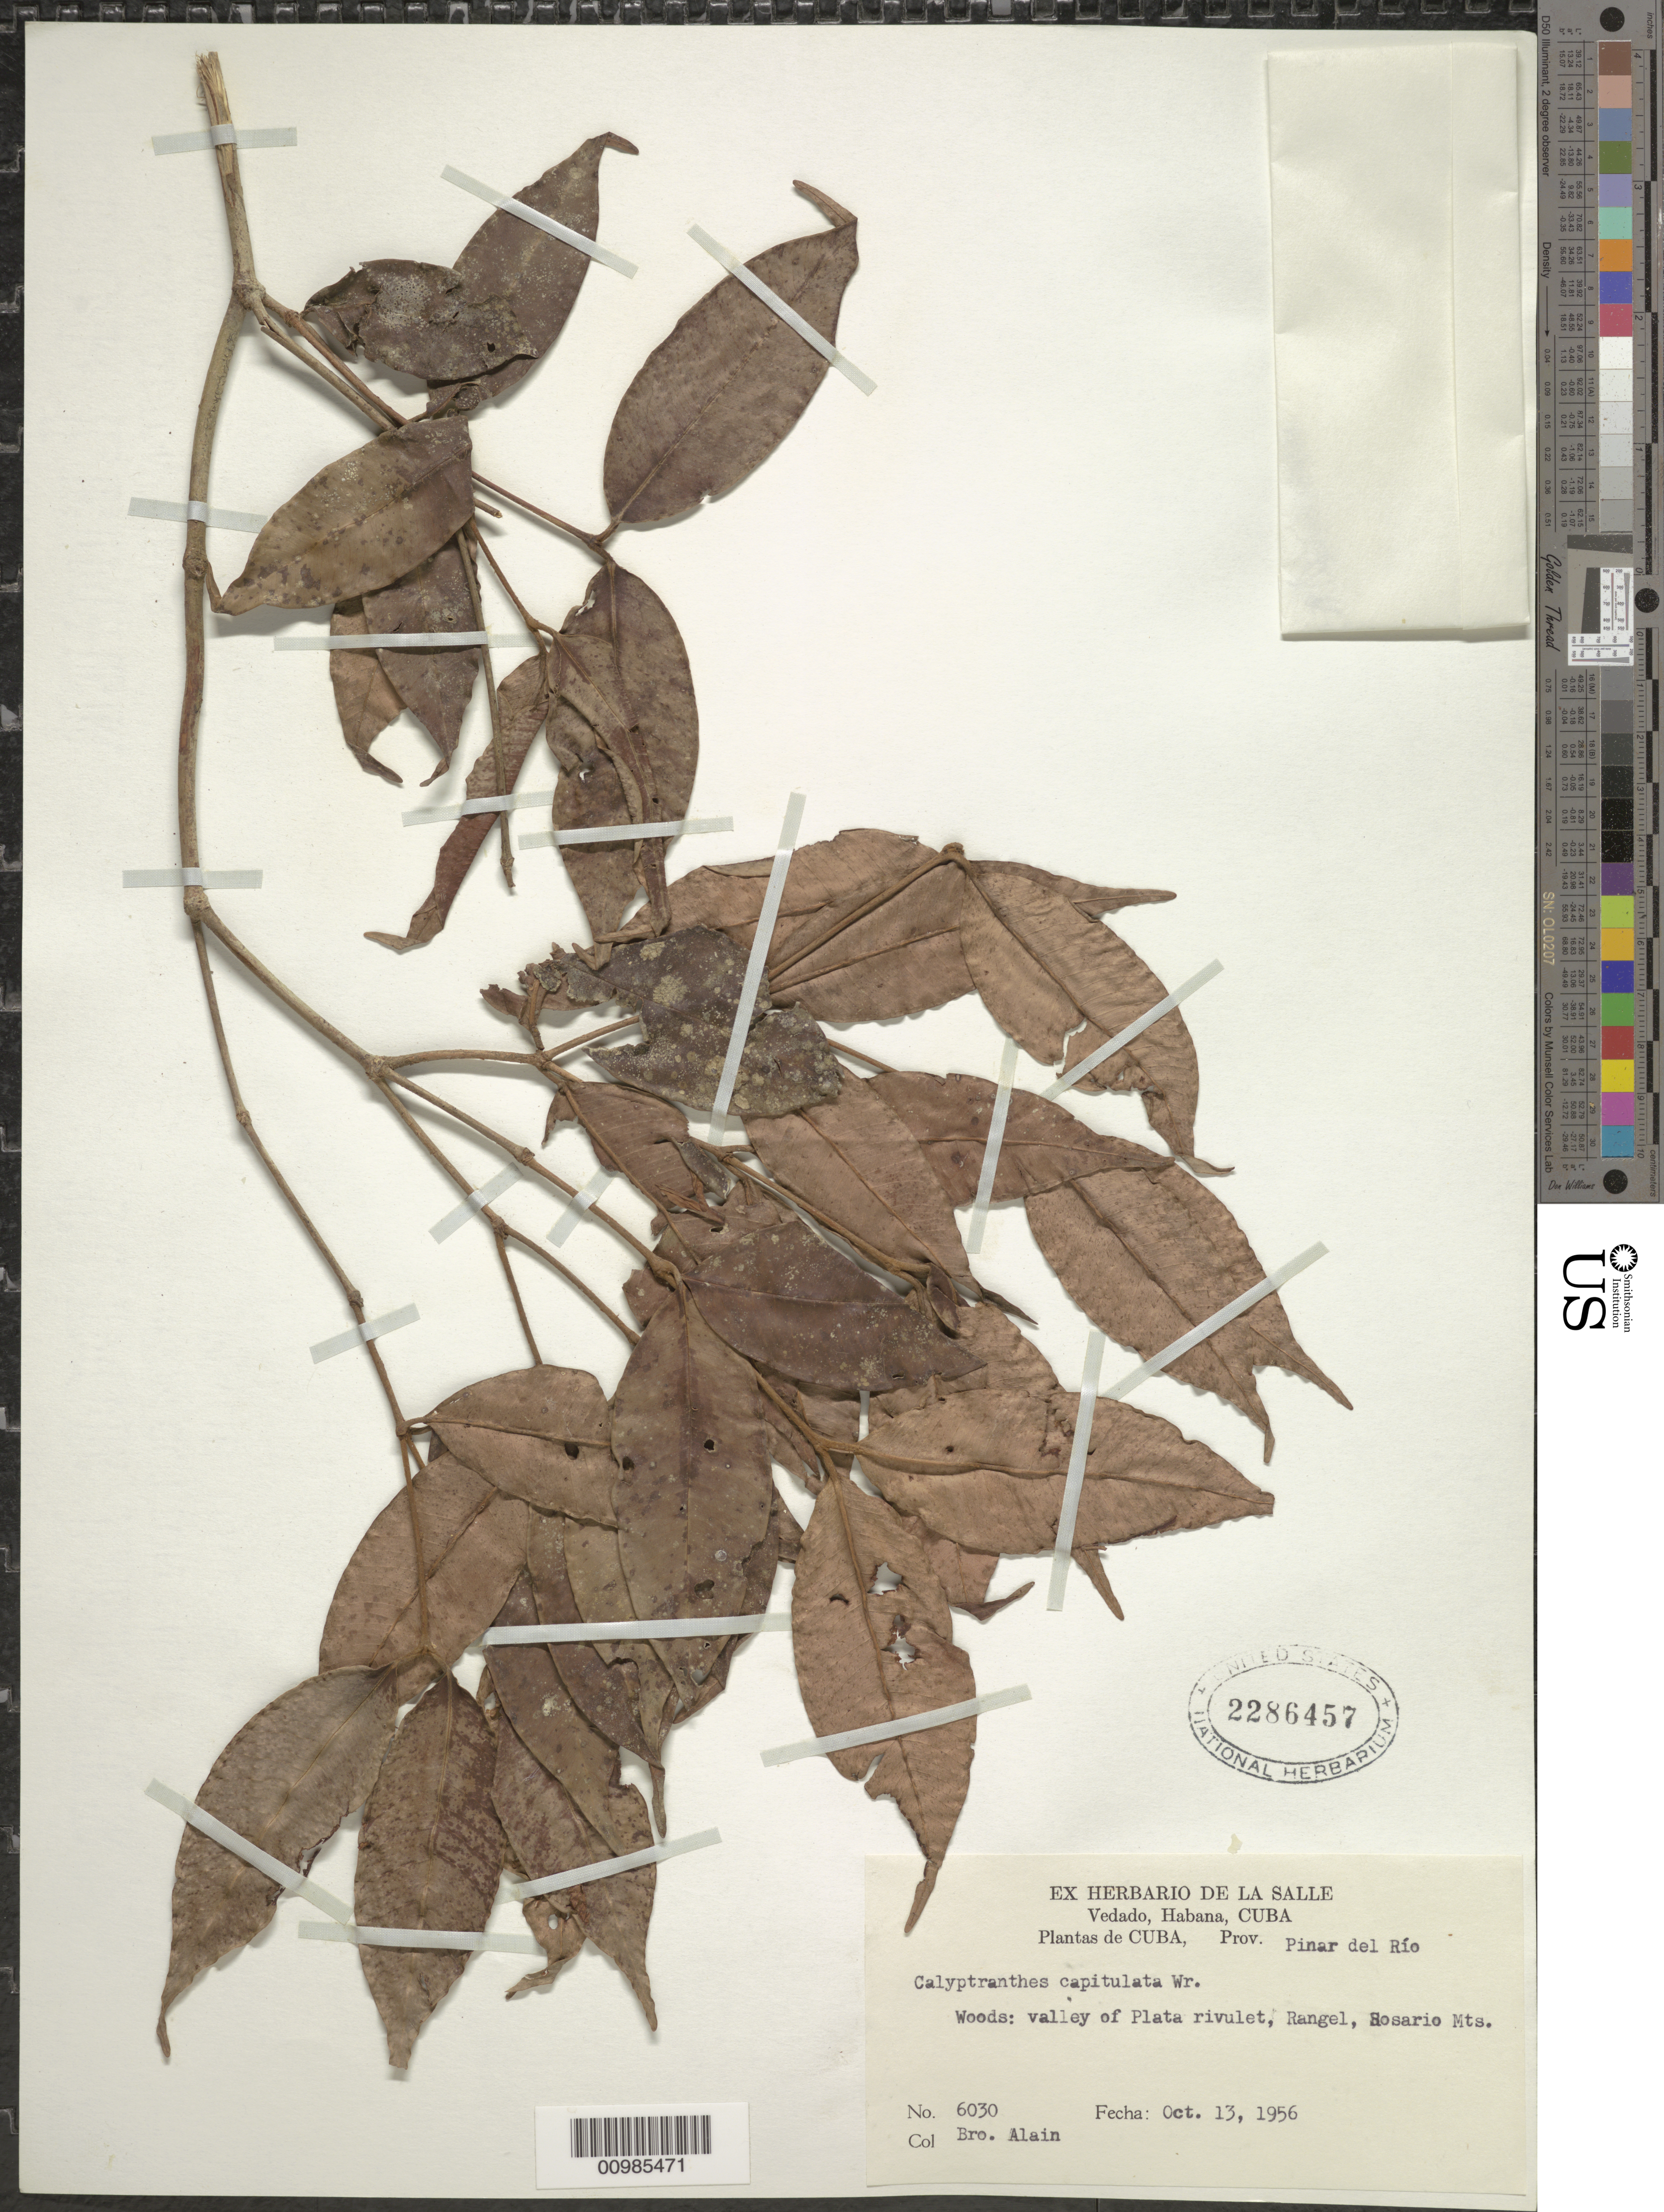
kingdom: Plantae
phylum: Tracheophyta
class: Magnoliopsida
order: Myrtales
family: Myrtaceae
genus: Myrcia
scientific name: Myrcia ferruginea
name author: (Poir.) DC.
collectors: A. H. Liogier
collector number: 6063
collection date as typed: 13 Oct 1956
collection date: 1956-10-13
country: Cuba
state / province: Pinar del Rio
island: Cuba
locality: Valley of Plata rivulet, Rangel, Rosario Mts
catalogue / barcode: US 2286457